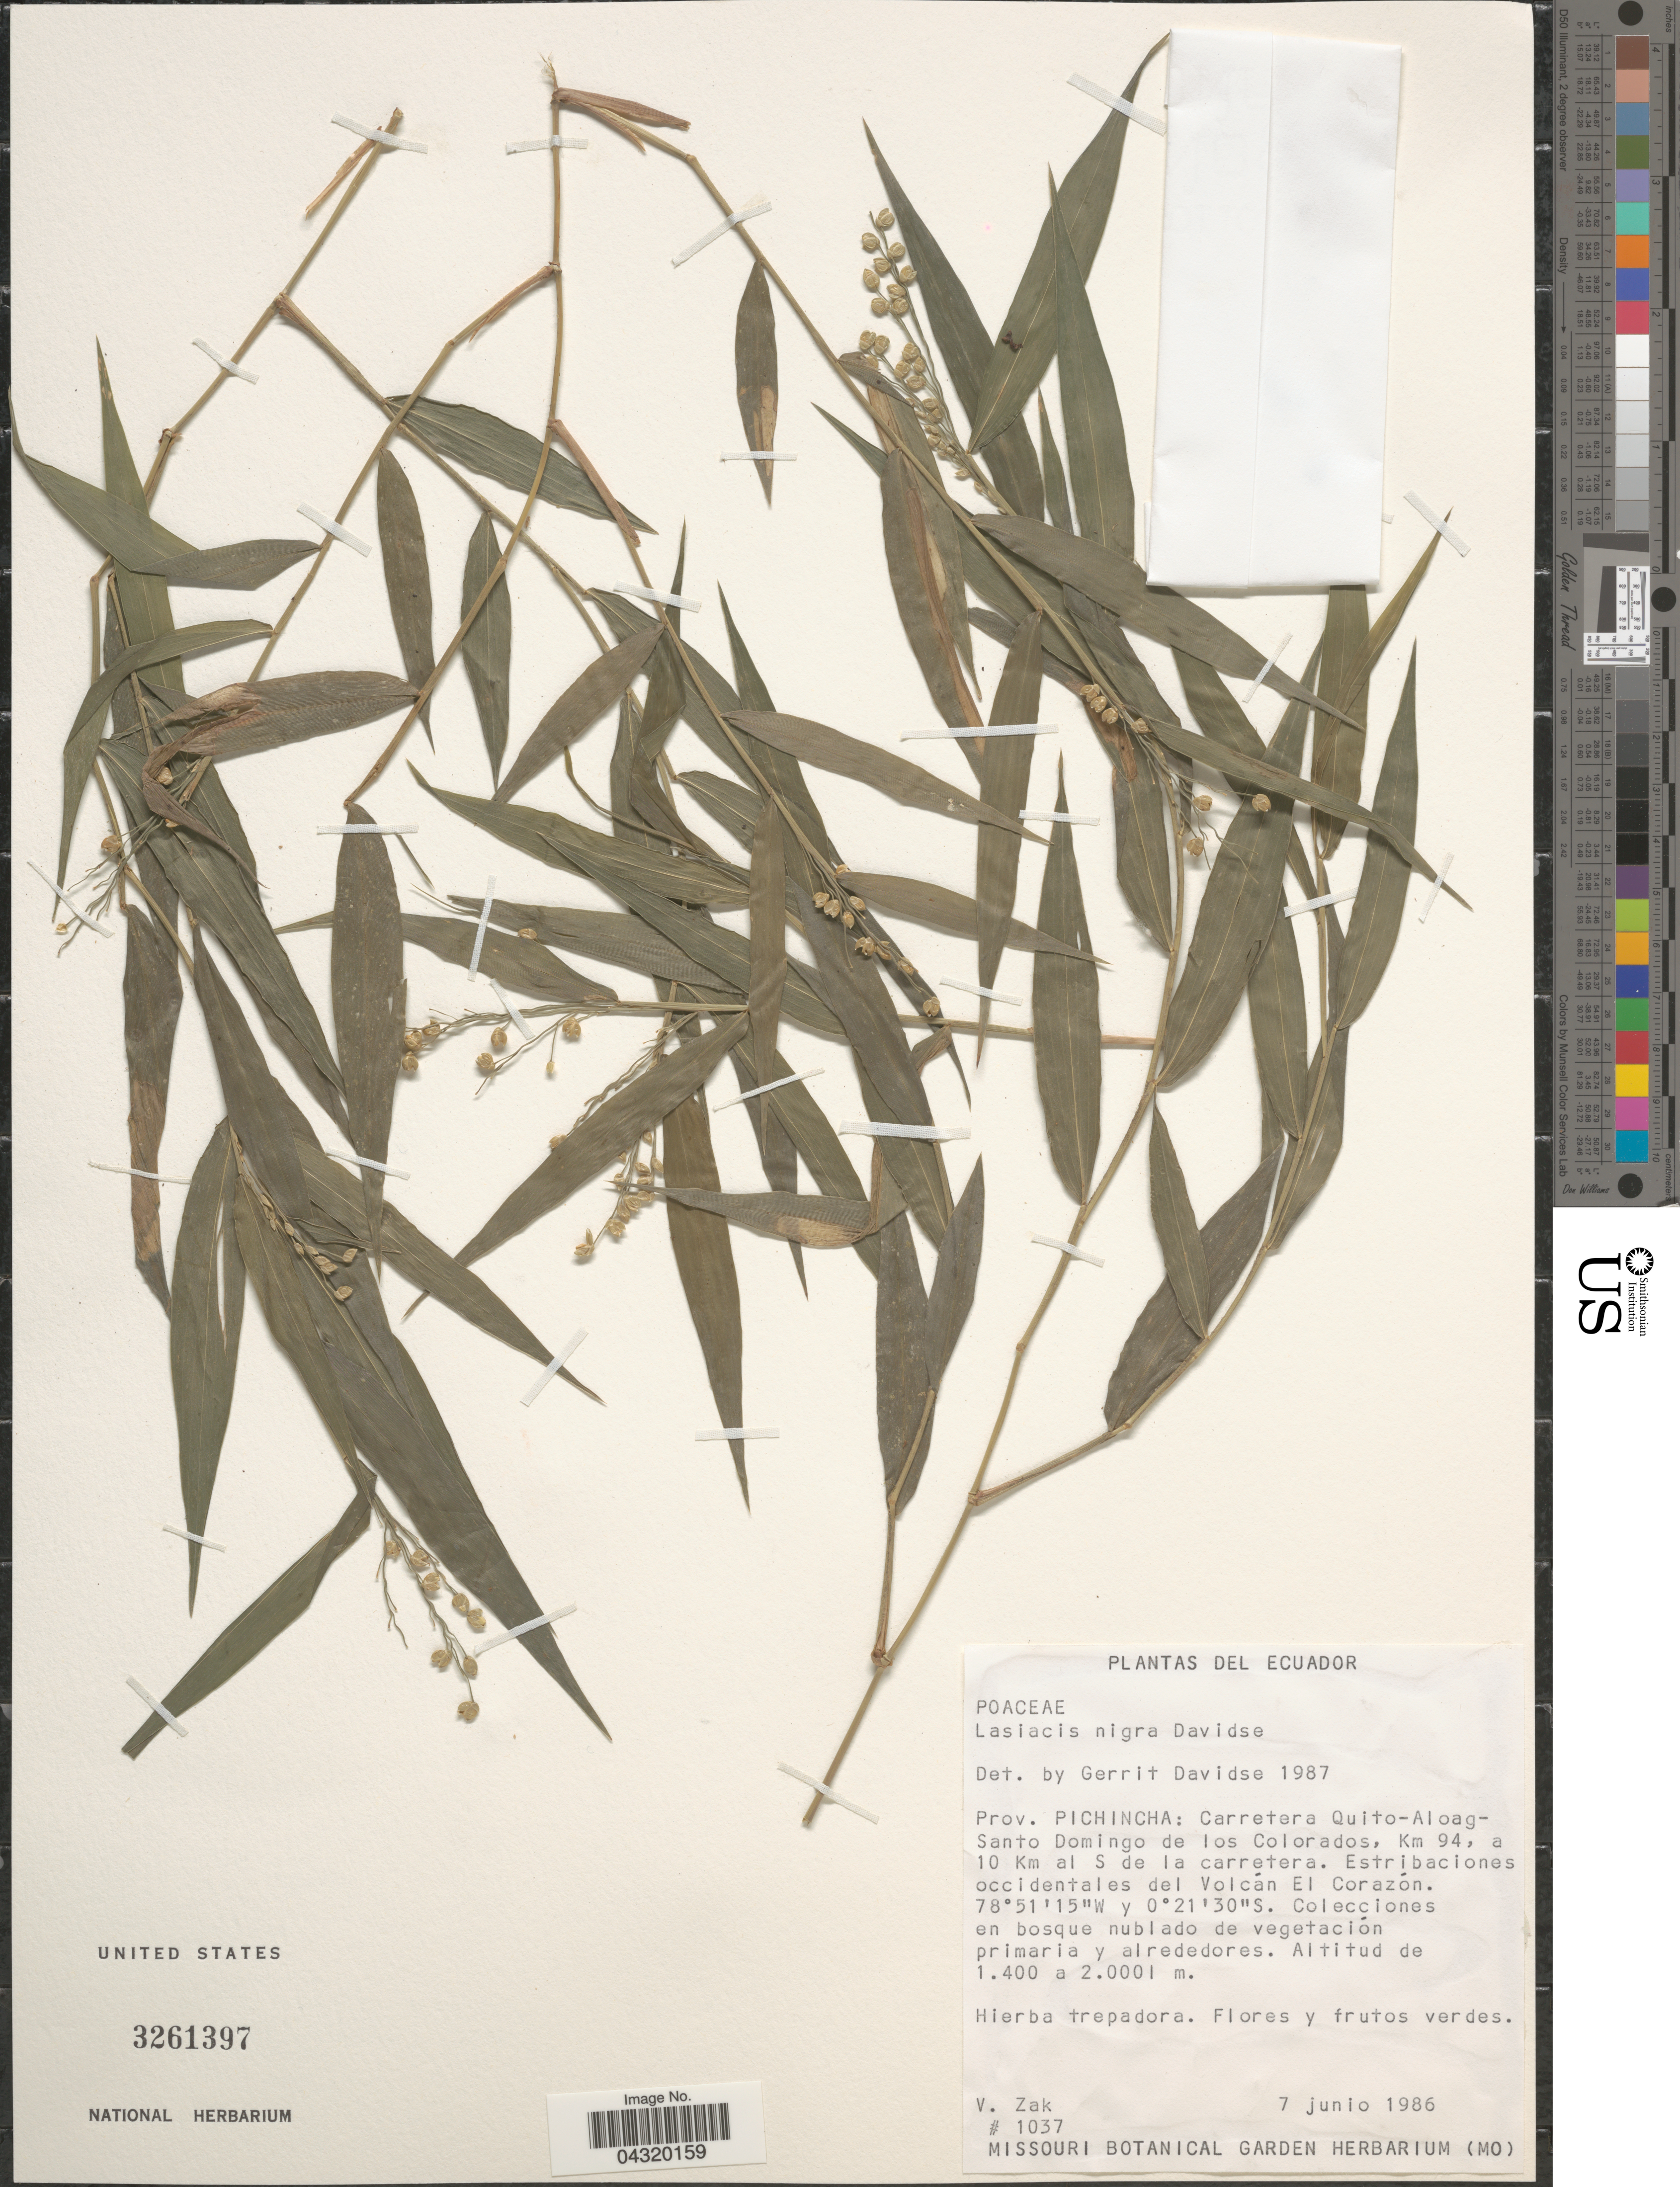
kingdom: Plantae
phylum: Tracheophyta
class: Liliopsida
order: Poales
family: Poaceae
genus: Lasiacis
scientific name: Lasiacis nigra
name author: Davidse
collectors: V. Zak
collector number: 1037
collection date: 1986-06-07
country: Ecuador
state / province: Pichincha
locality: Carretera Quito-Aloag-Santo Domingo de los Colorados, Km 94, a 10 Km al S de la carretera. Estribaciones occidentales del Volcán El Corazón.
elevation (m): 1400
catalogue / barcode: US 3261397